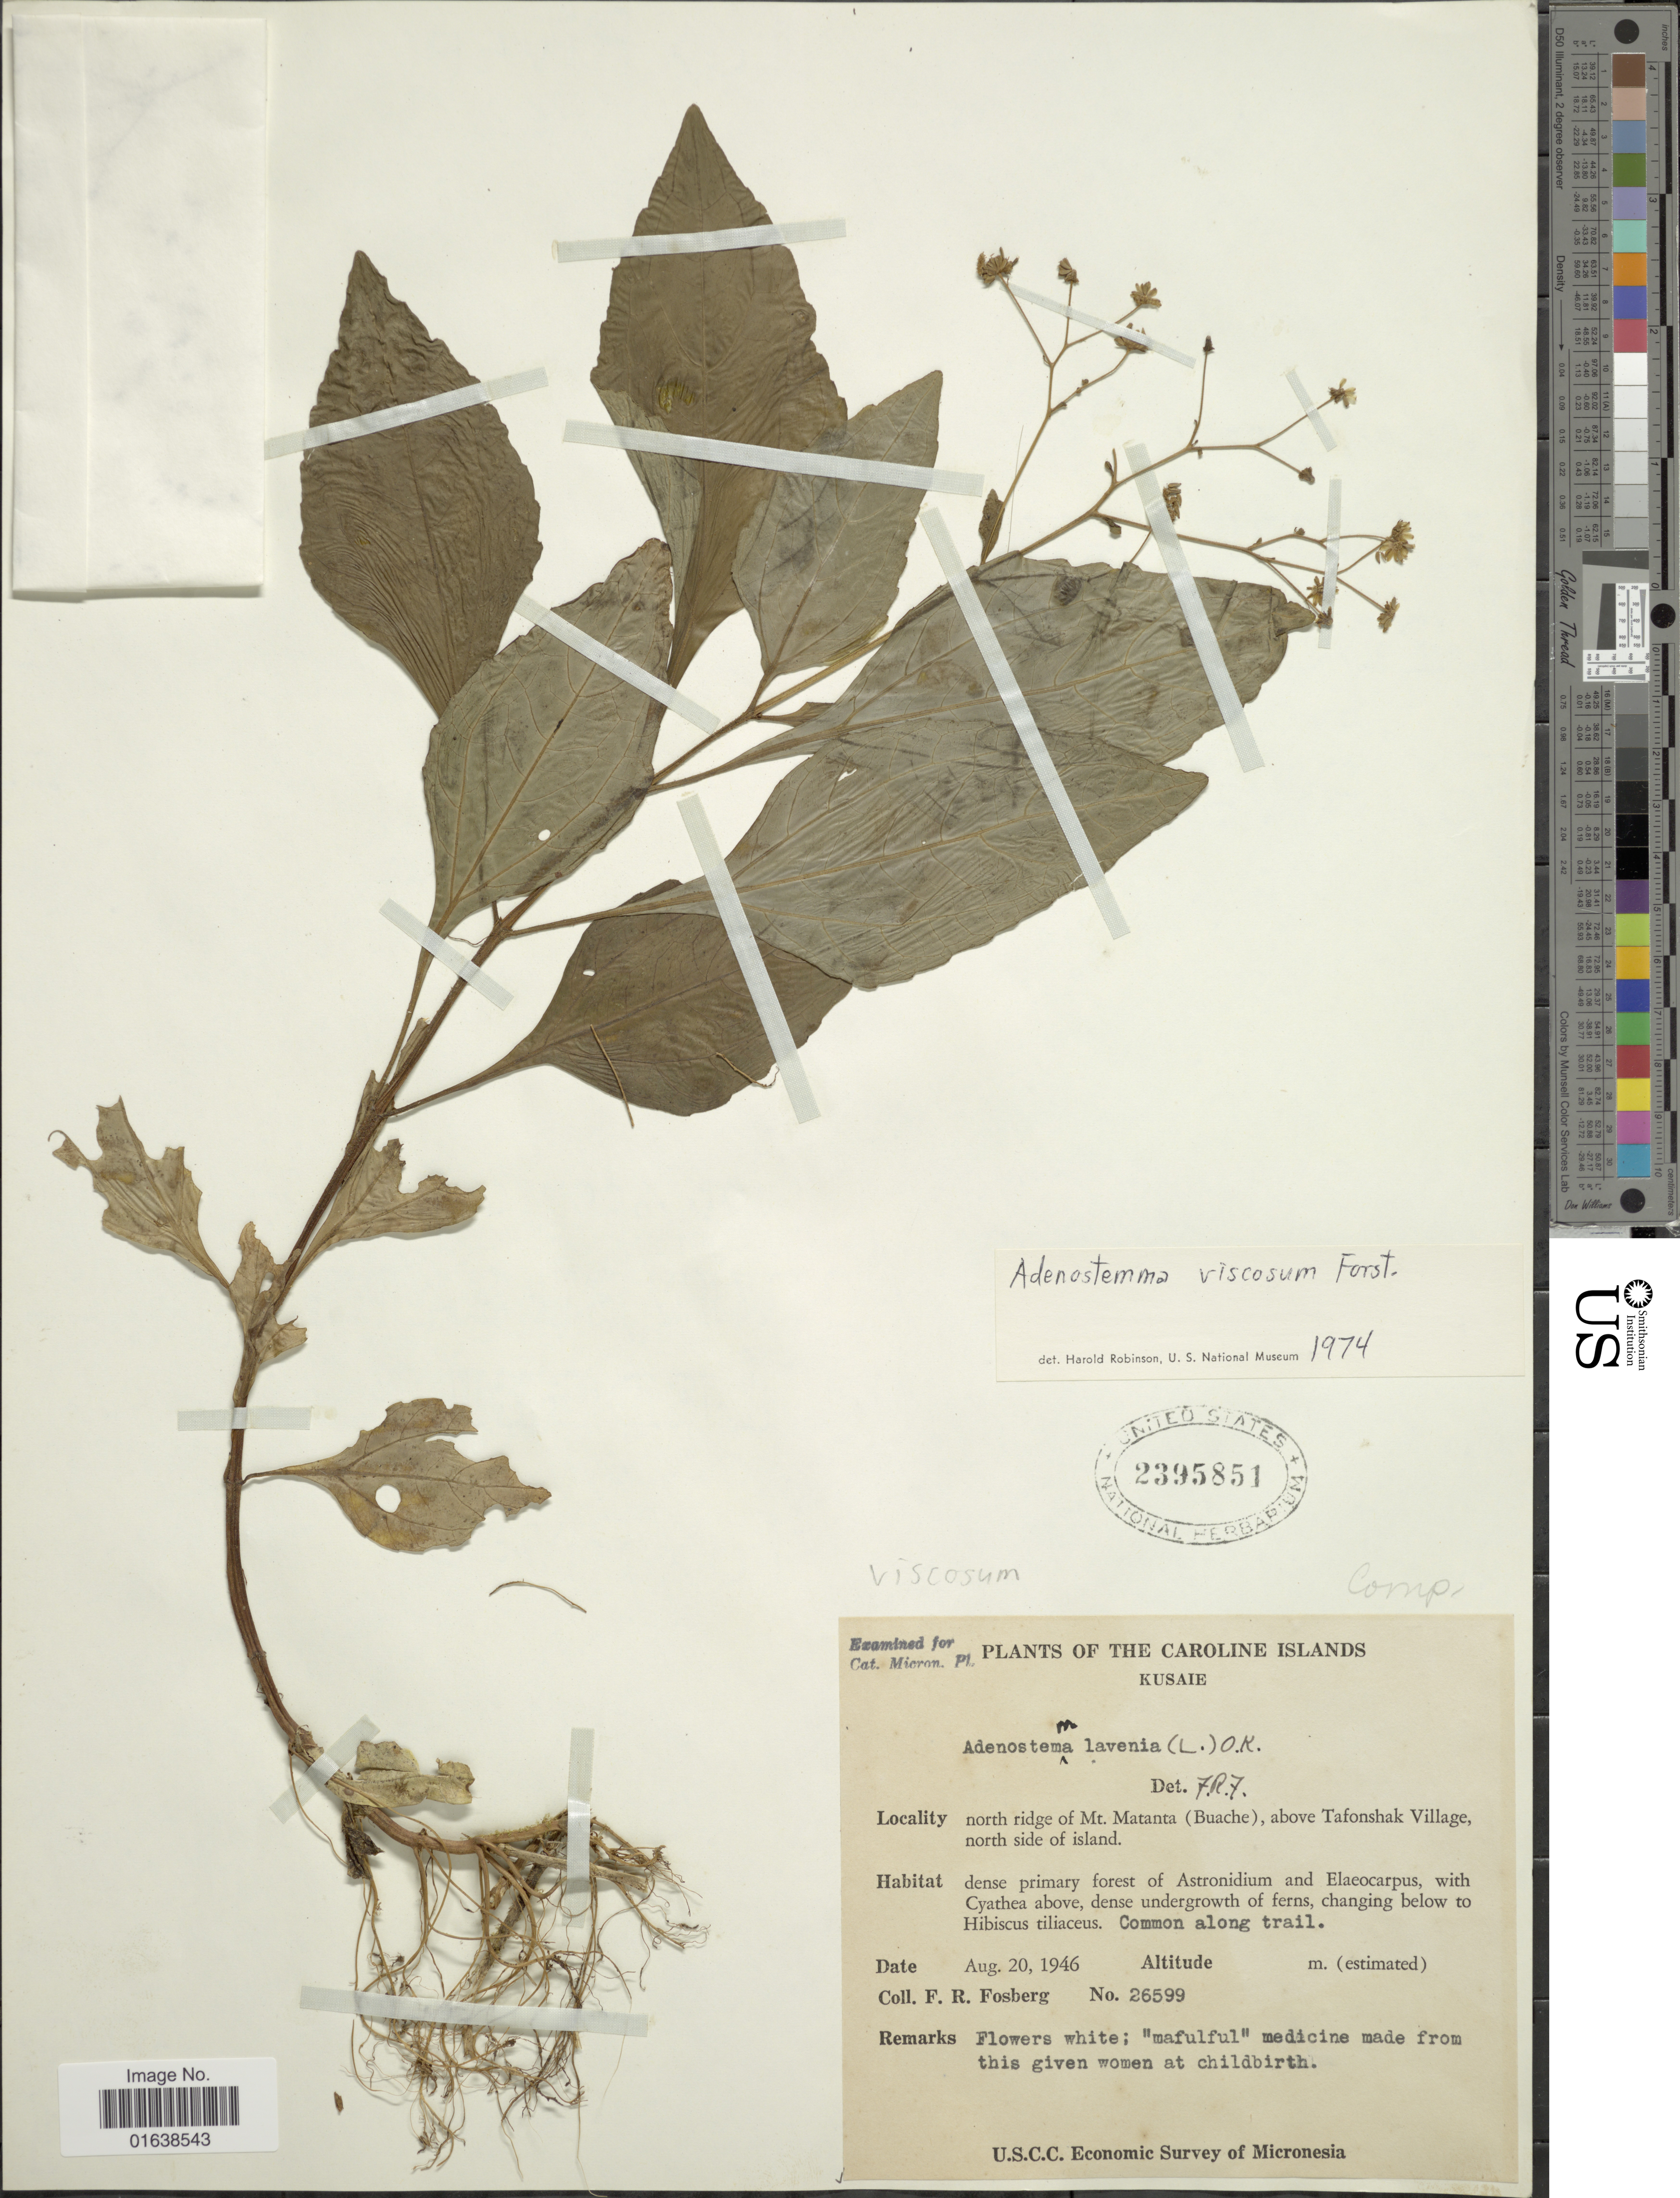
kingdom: Plantae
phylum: Tracheophyta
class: Magnoliopsida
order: Asterales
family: Asteraceae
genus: Adenostemma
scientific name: Adenostemma viscosum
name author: J.R. Forst. & G. Forst.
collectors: F. R. Fosberg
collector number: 26599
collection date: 1946-08-20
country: Micronesia, Federated States of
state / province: Kosrae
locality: The Caroline Island. Kusaie. north ridge of Mt. Matanta (Buache) above Tafonshak Village, north side of island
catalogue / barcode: US 2395851